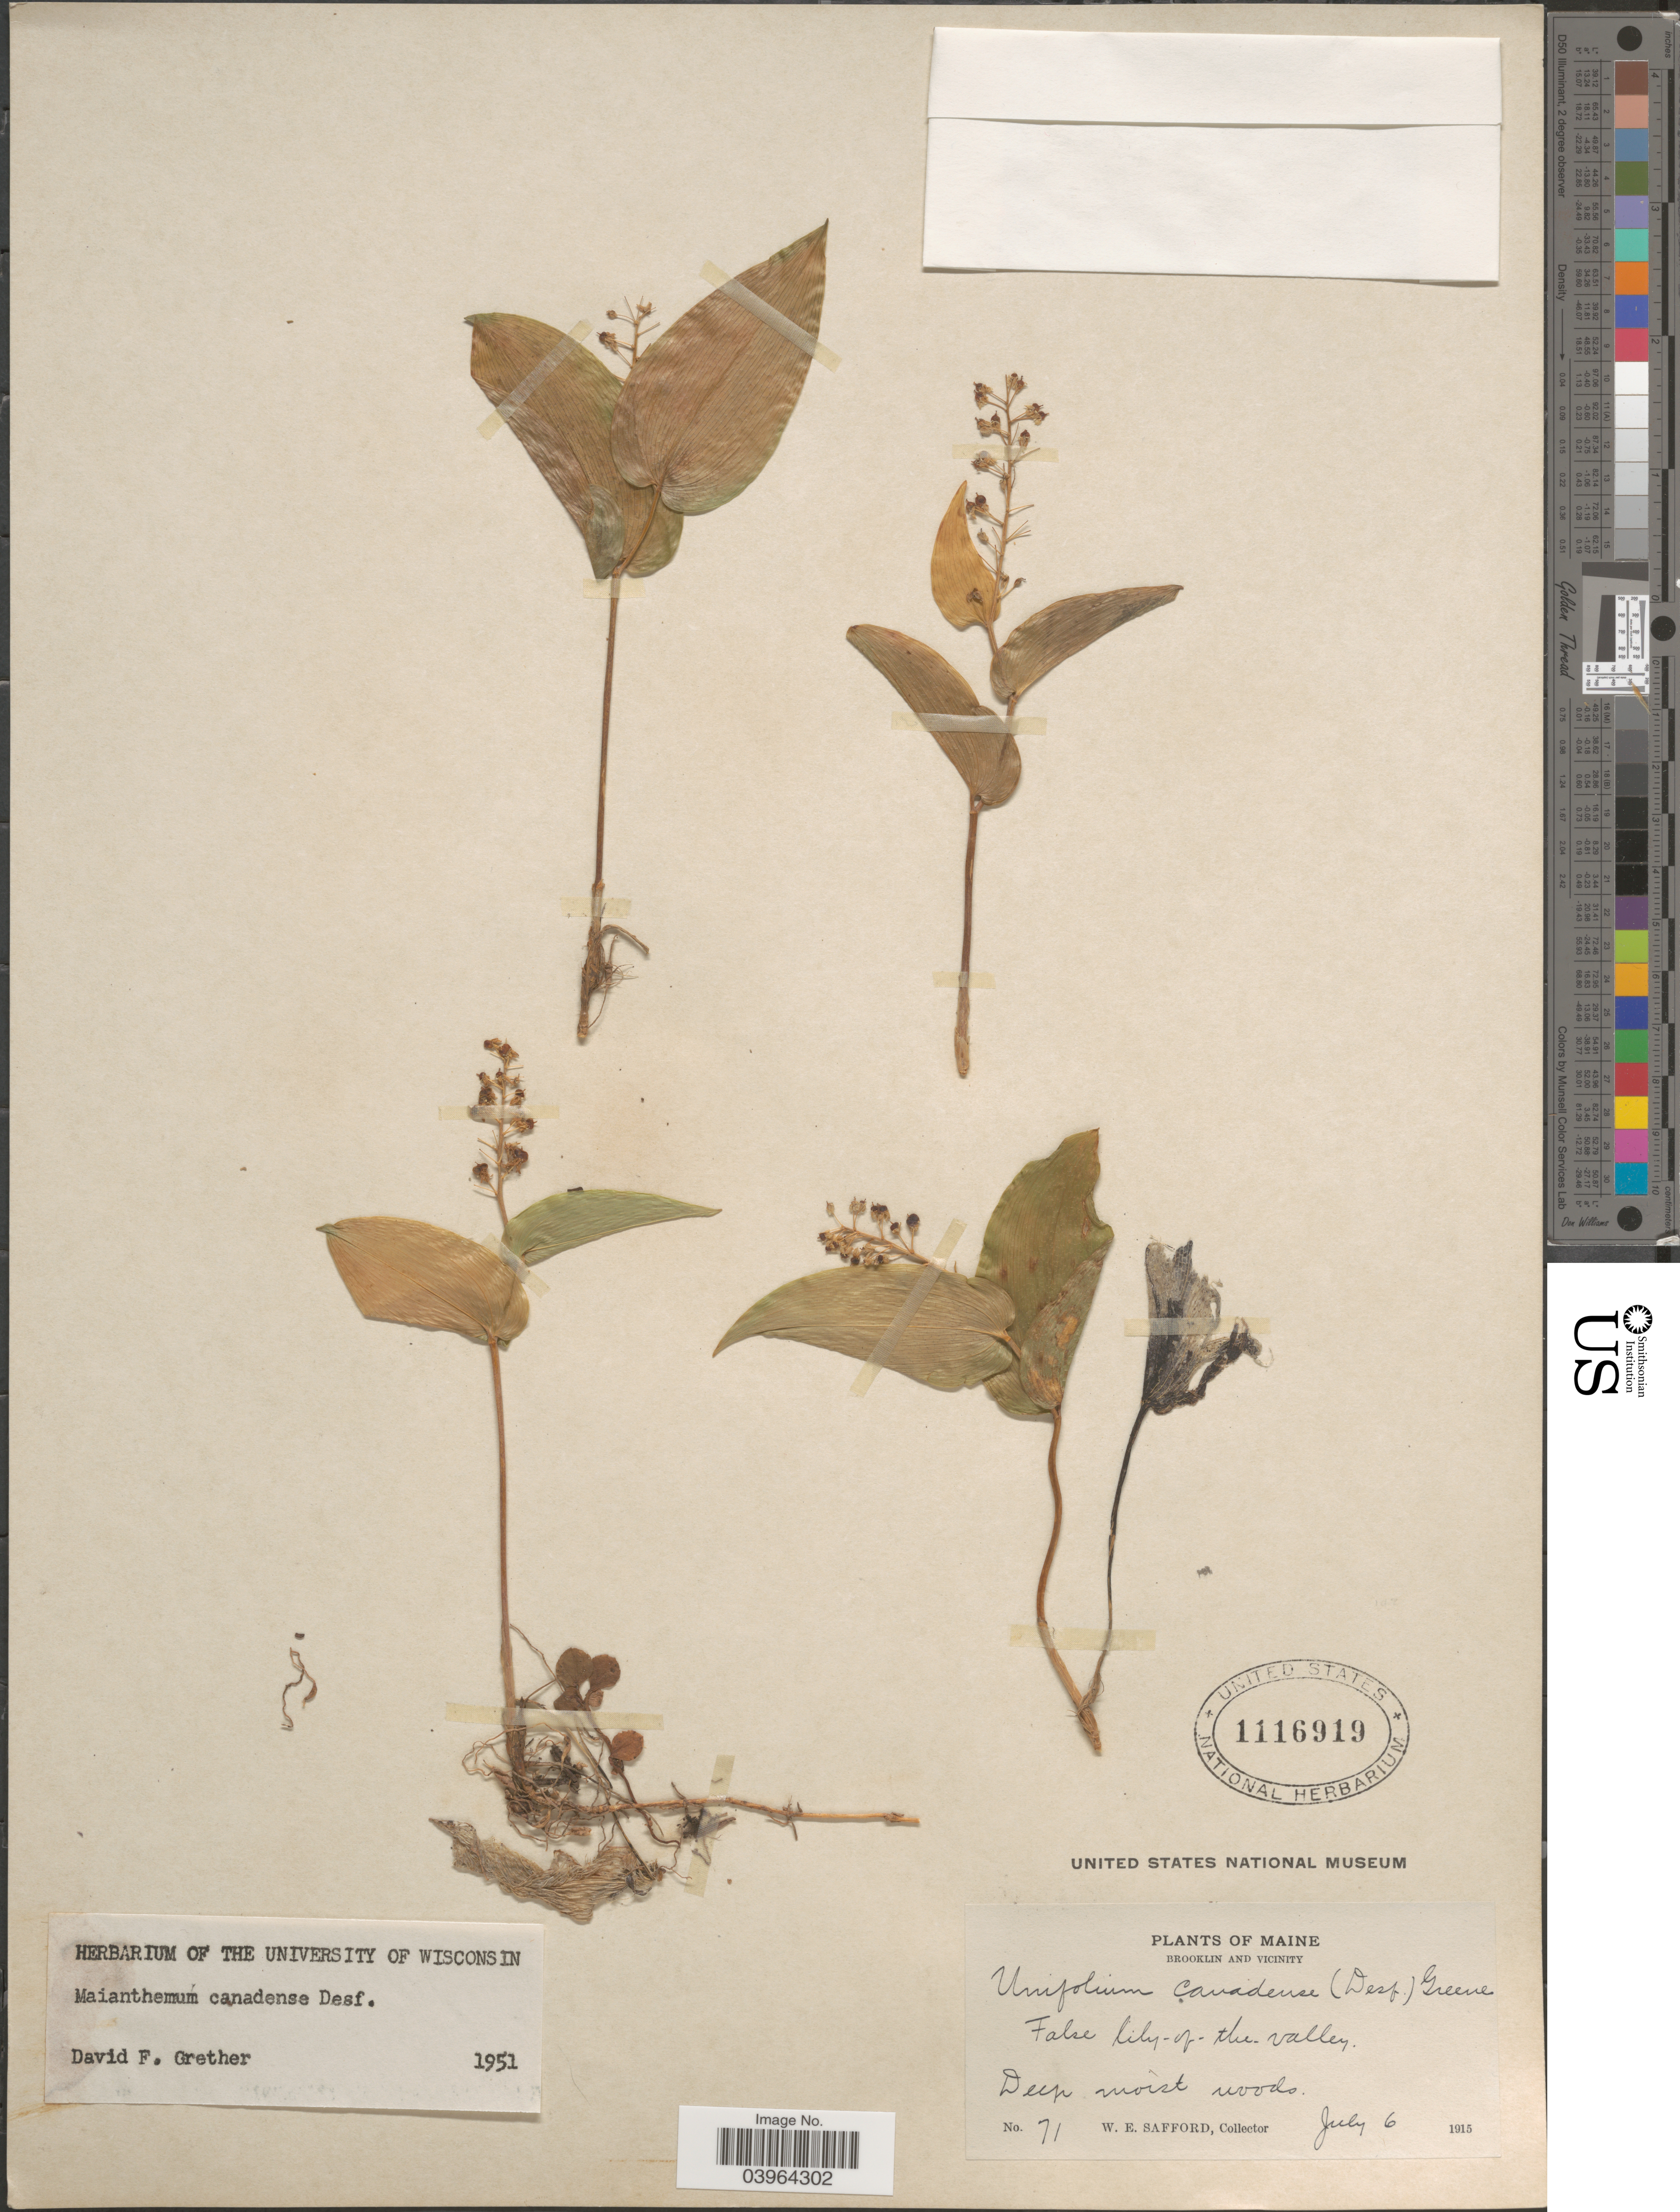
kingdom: Plantae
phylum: Tracheophyta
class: Liliopsida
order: Asparagales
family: Asparagaceae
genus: Maianthemum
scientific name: Maianthemum canadense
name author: Desf.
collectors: W. E. Safford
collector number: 71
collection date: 1915-07-06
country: United States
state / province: Maine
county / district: Hancock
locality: Brooklin and vicinity. False lily-of-the-valley.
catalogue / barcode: US 1116919